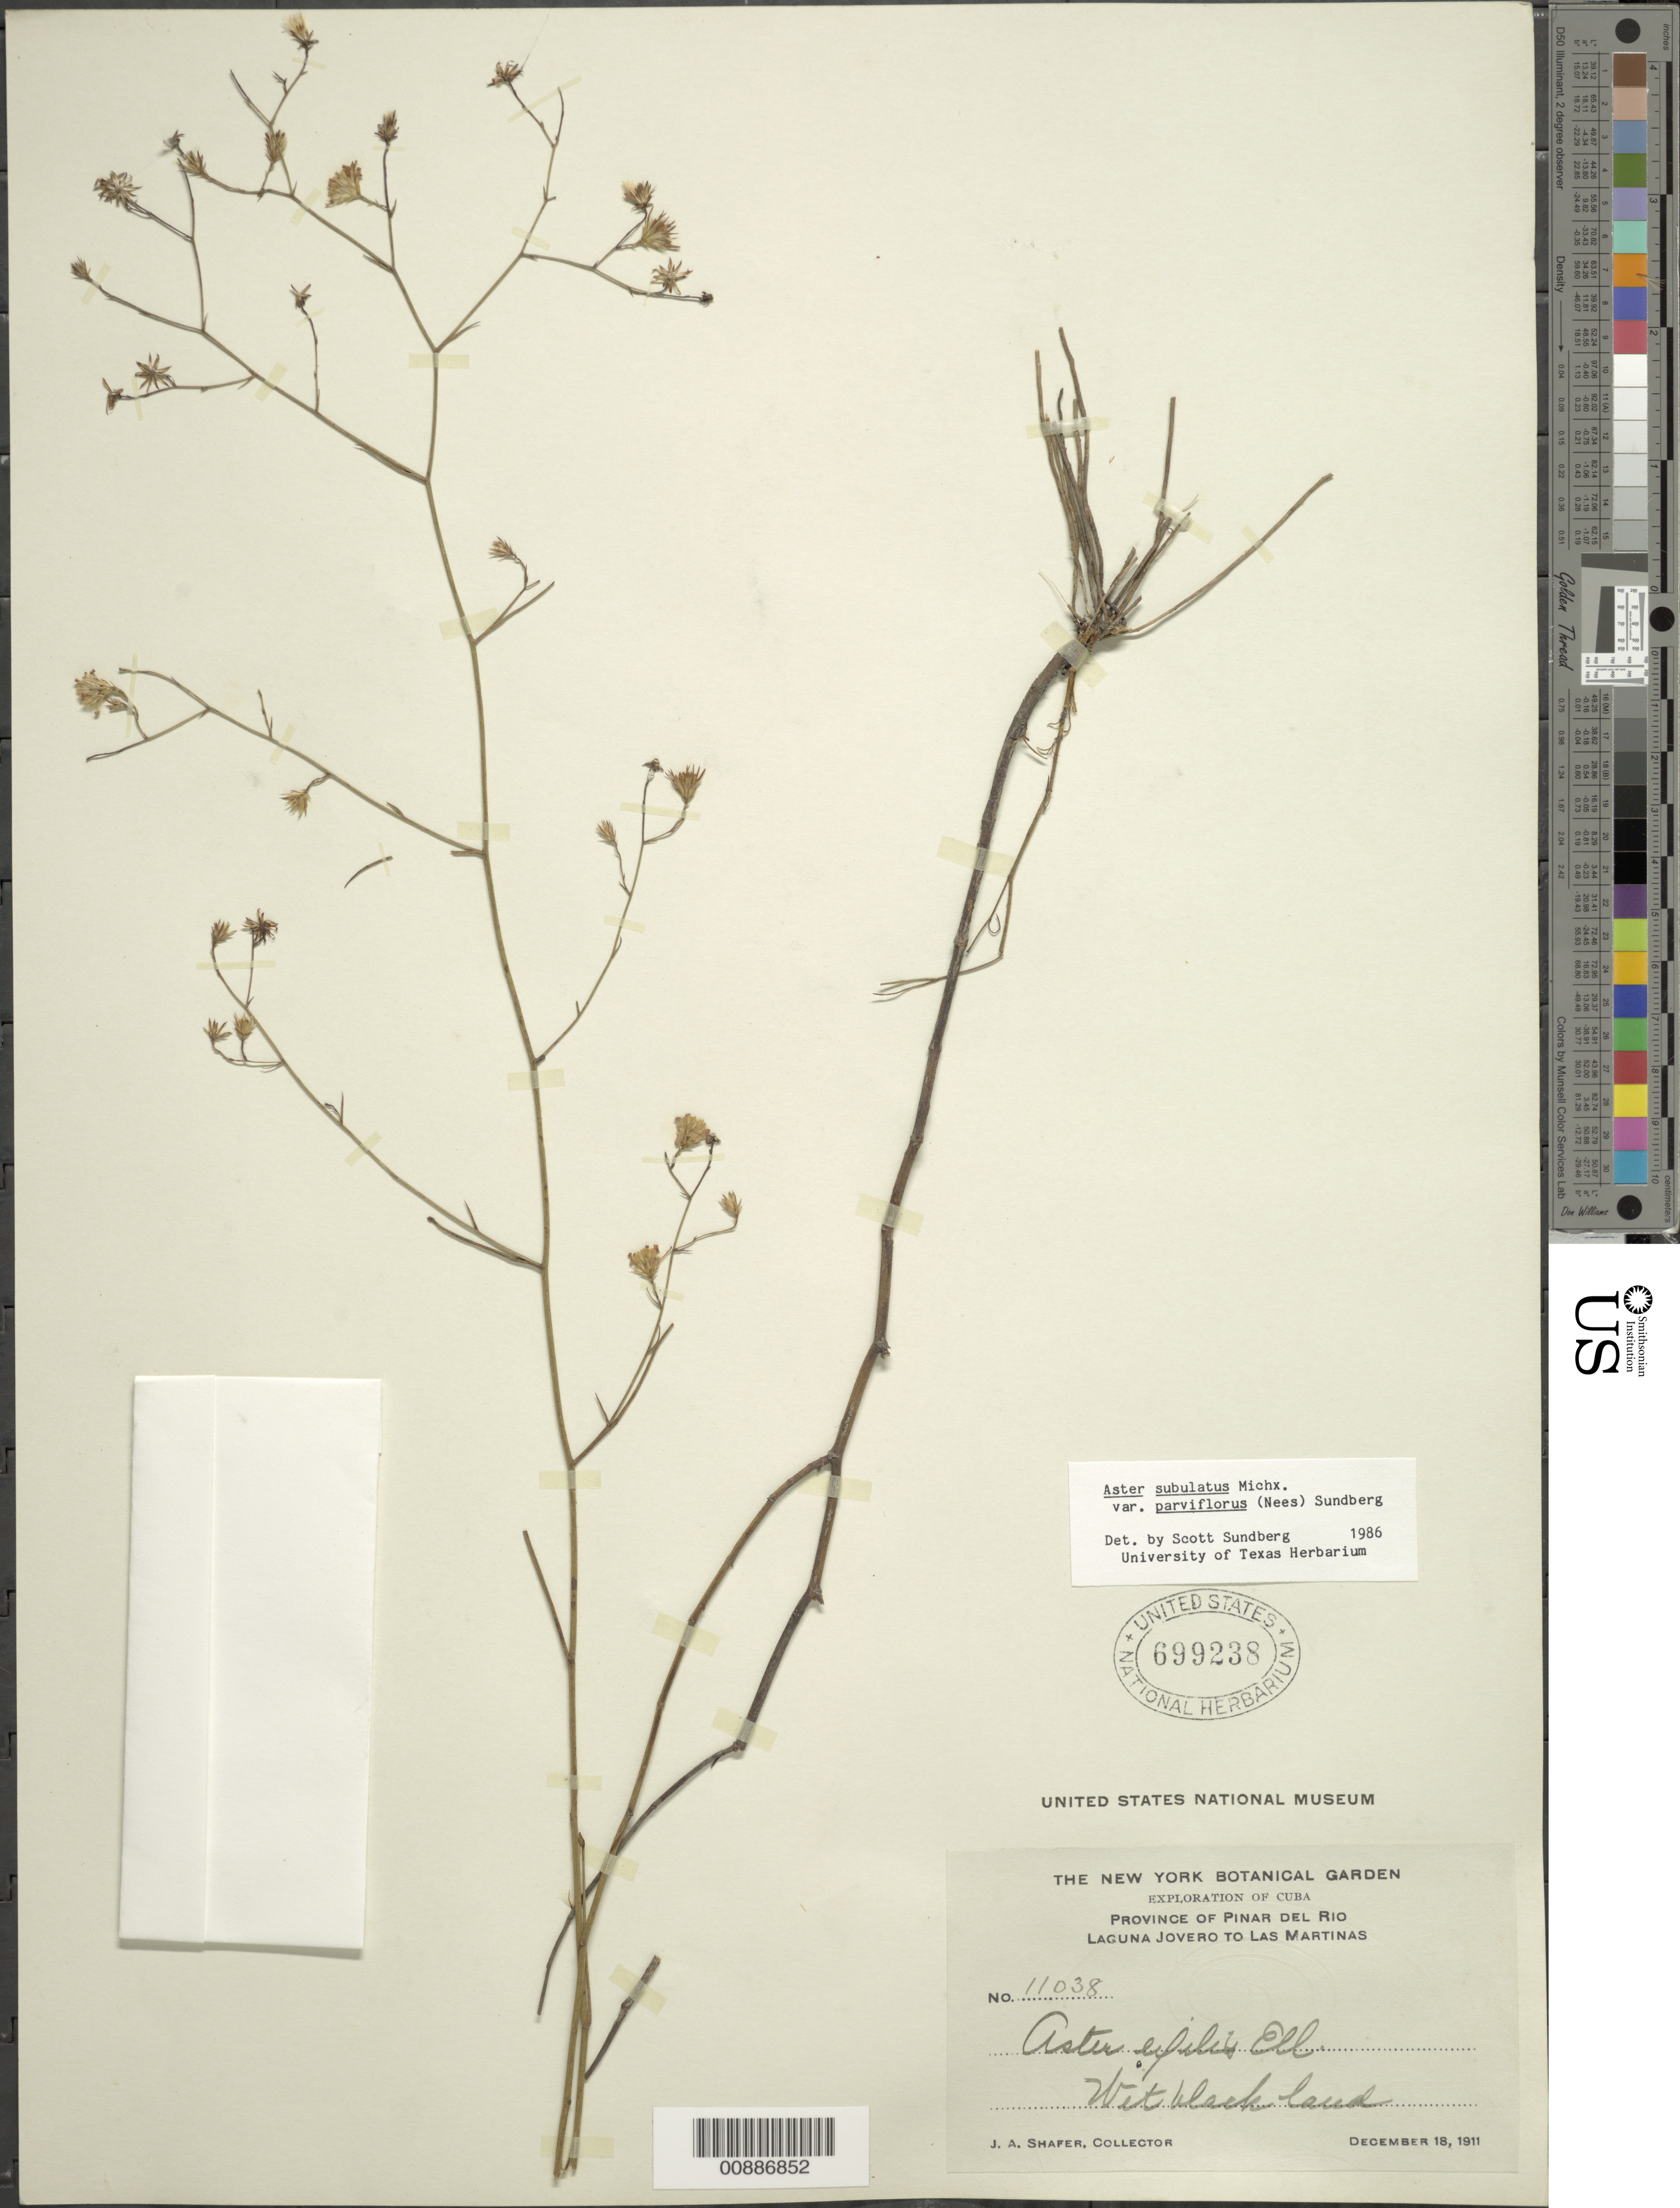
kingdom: Plantae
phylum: Tracheophyta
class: Magnoliopsida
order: Asterales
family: Asteraceae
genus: Symphyotrichum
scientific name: Symphyotrichum subulatum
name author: (Michx.) G.L. Nesom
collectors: J. A. Shafer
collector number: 11038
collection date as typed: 18 Dec 1911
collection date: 1911-12-18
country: Cuba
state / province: Pinar del Río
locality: Laguna Jovero to Las Martinas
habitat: "Wet black land"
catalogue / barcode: US 699238